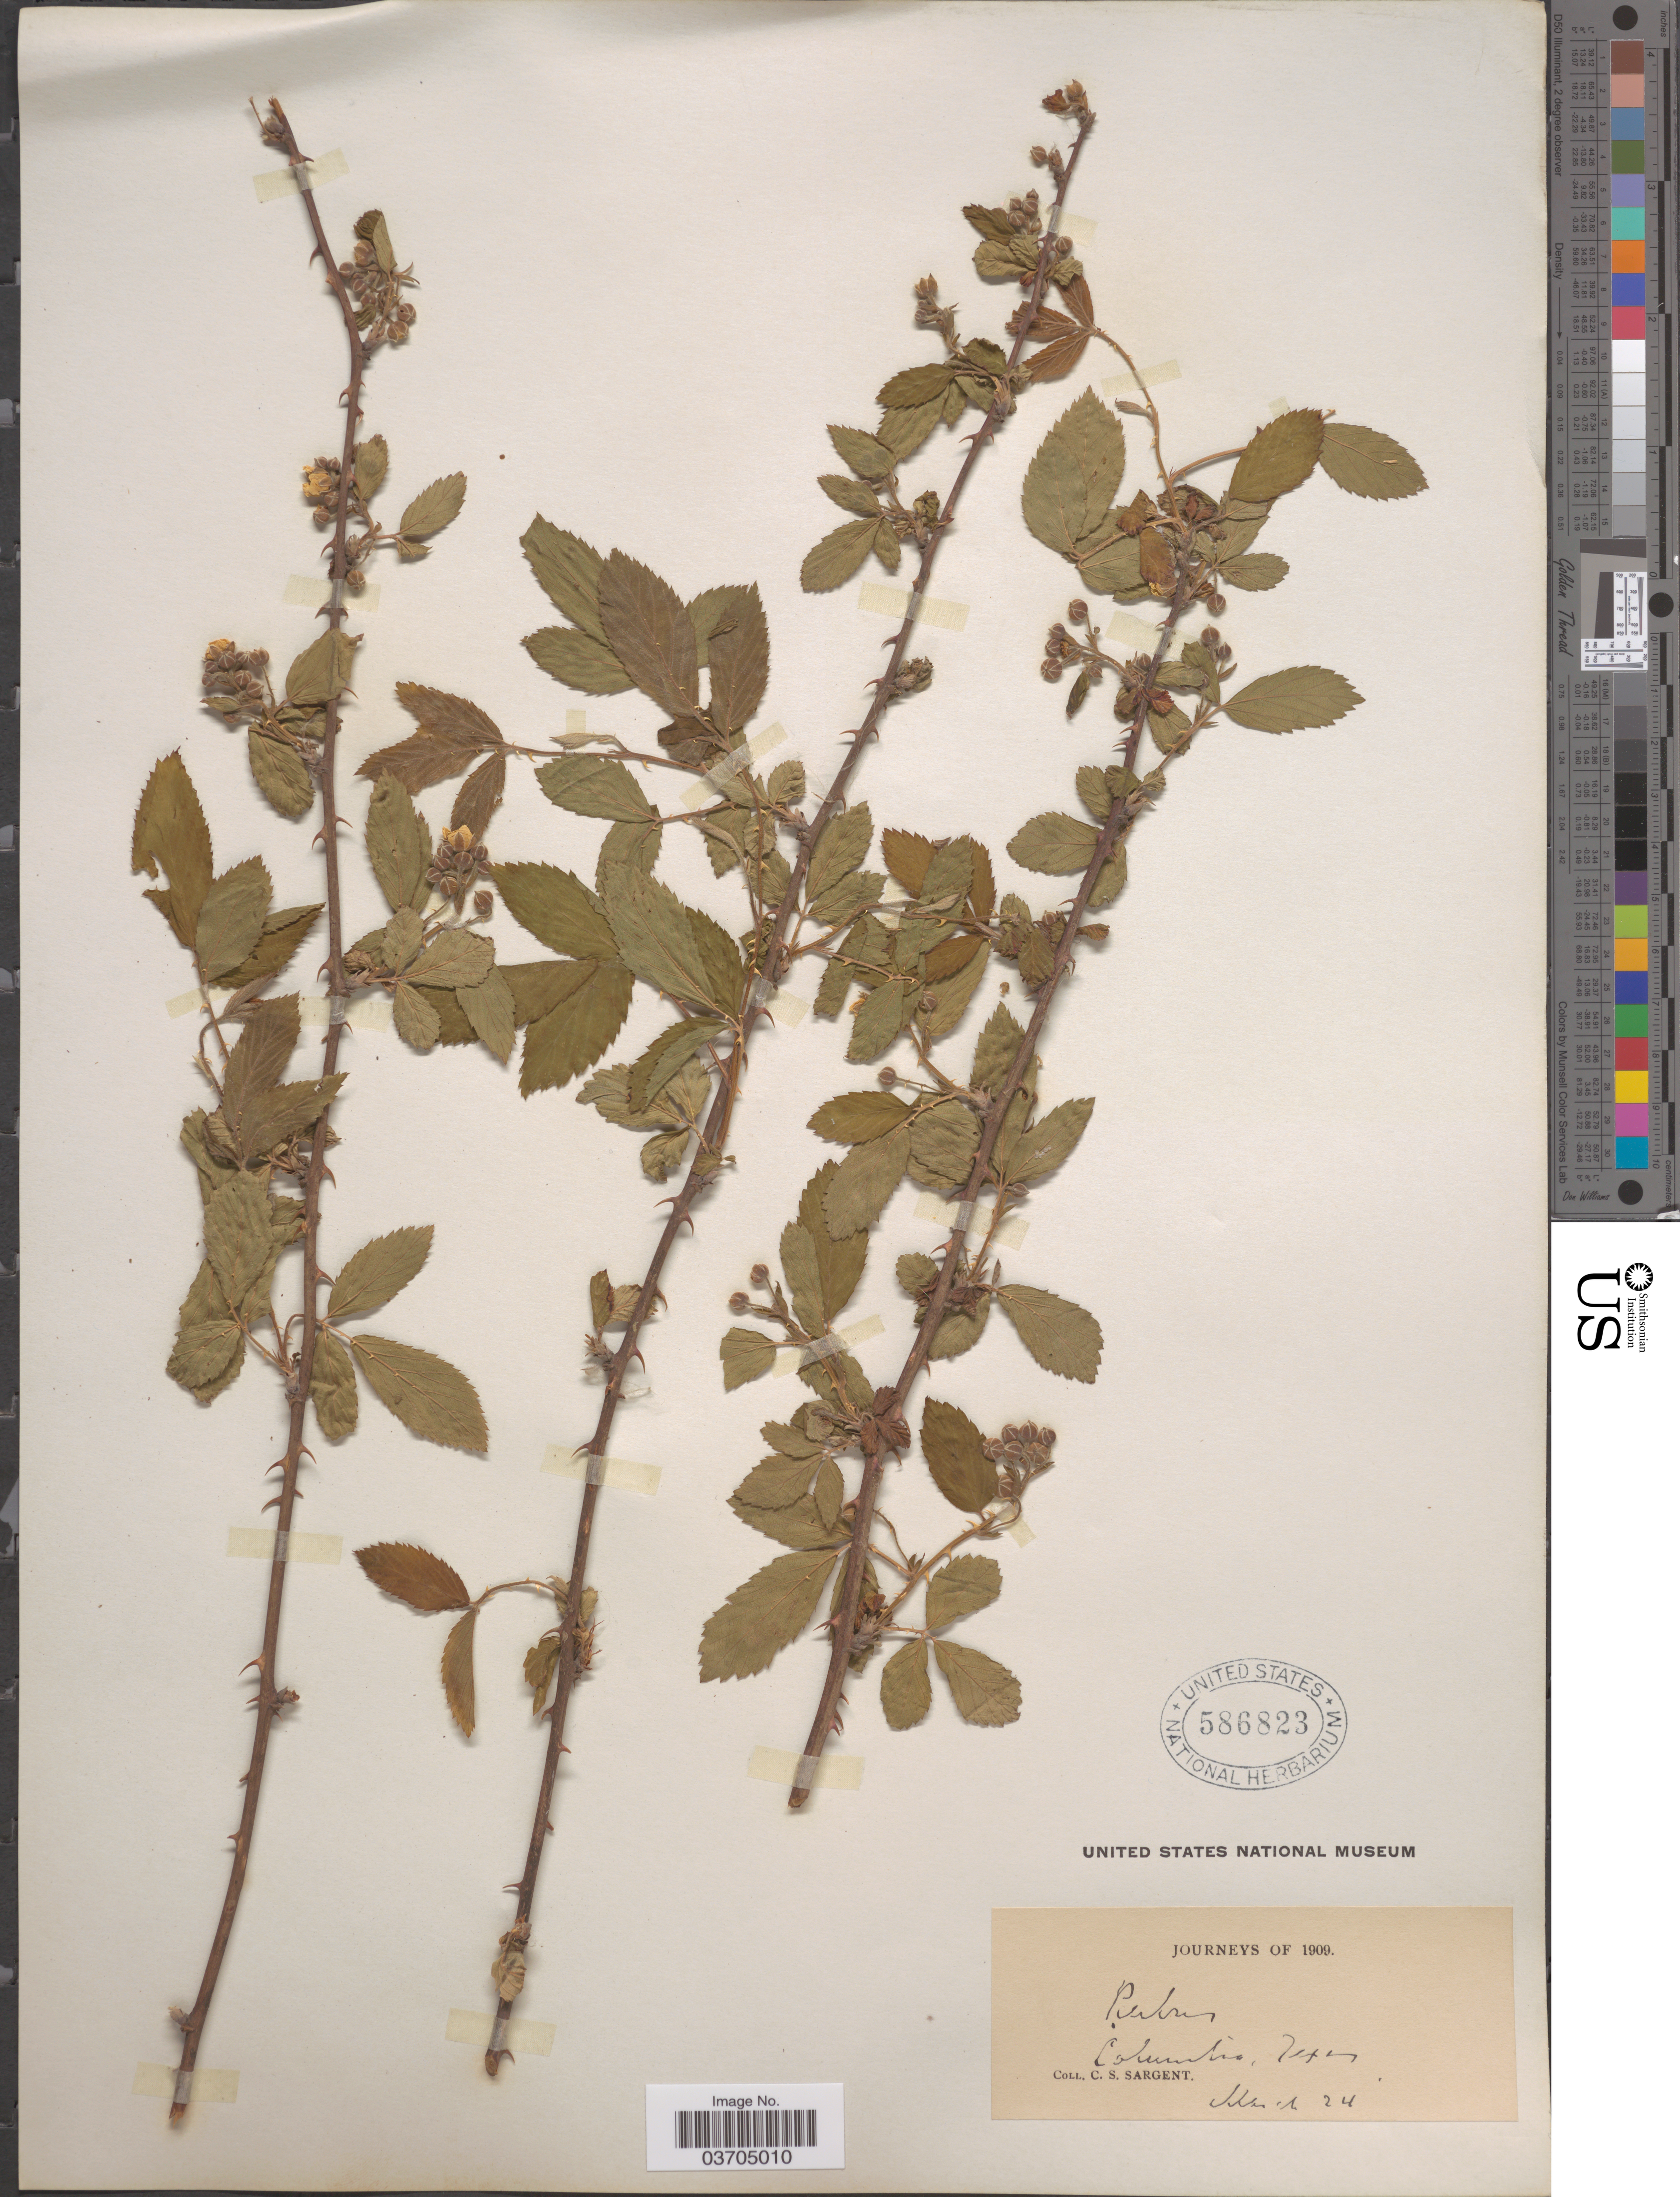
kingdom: Plantae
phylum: Tracheophyta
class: Magnoliopsida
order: Rosales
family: Rosaceae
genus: Rubus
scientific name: Rubus floridus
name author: Tratt.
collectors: C. S. Sargent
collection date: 1909-03-24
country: United States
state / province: Texas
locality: Columbia.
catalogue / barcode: US 586823